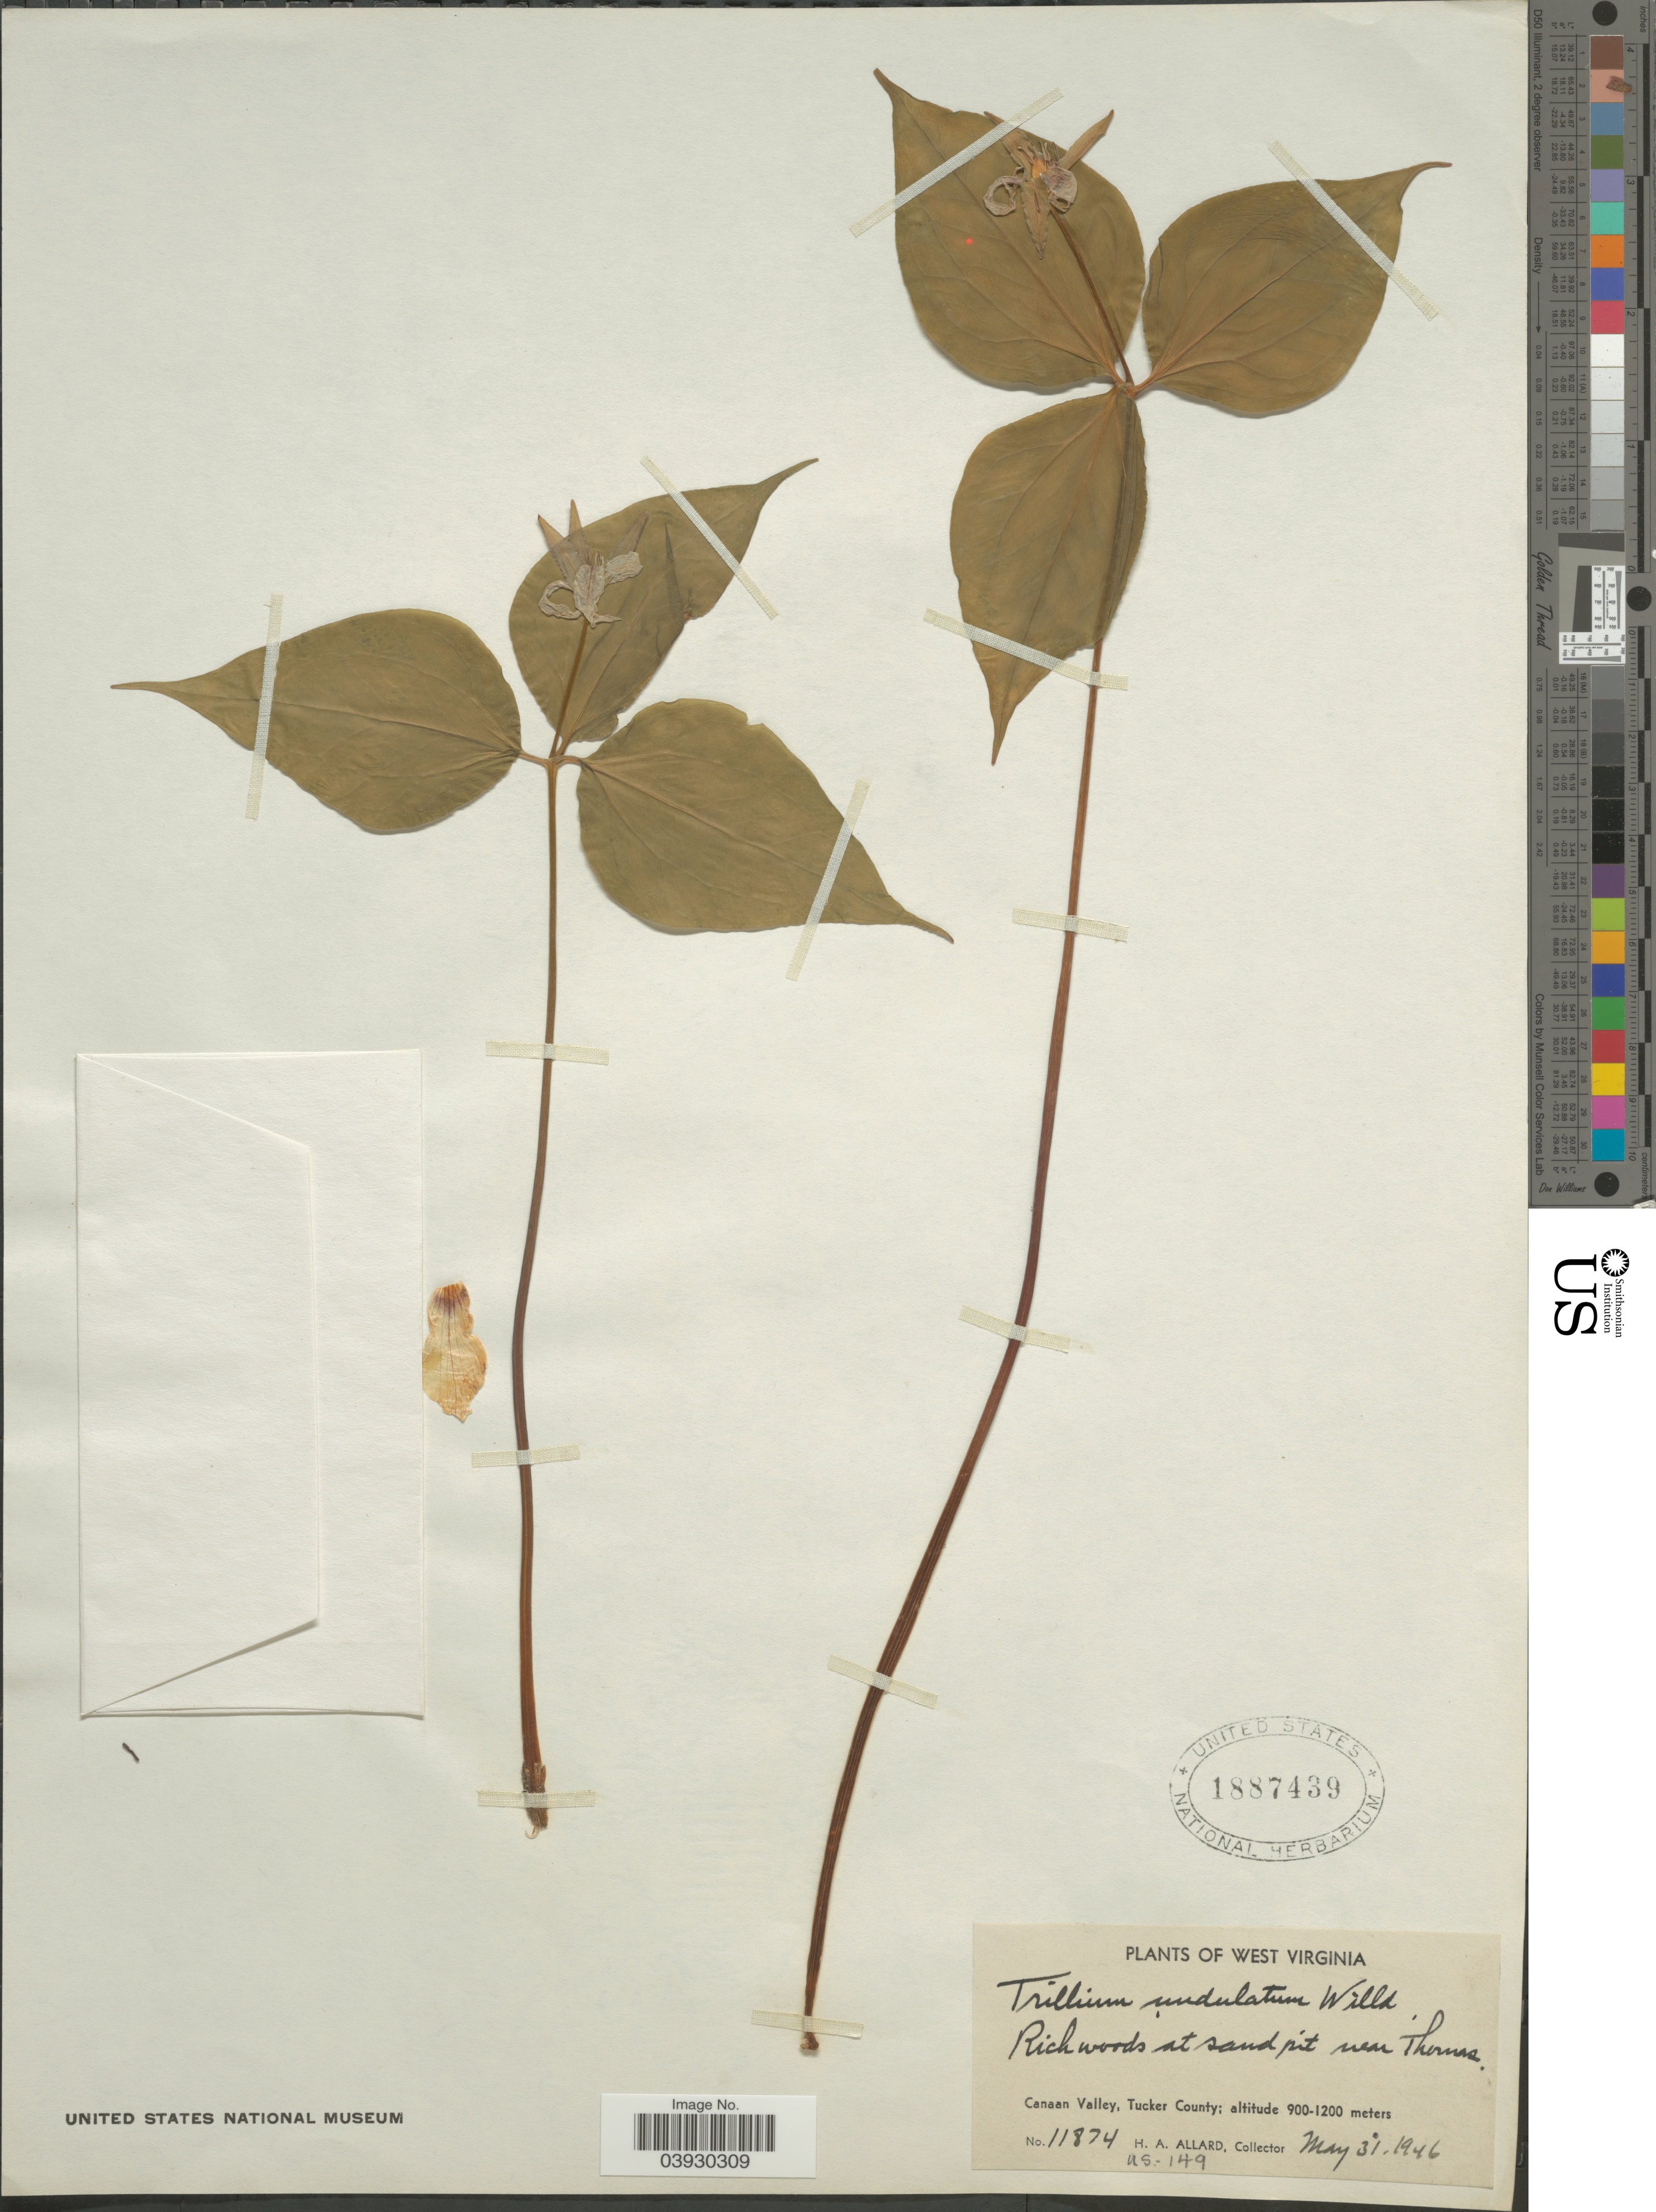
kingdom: Plantae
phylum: Tracheophyta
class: Liliopsida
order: Liliales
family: Melanthiaceae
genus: Trillium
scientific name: Trillium undulatum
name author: Willd.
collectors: H. A. Allard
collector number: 11874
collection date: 1946-05-31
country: United States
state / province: West Virginia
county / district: Tucker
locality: Rich woods at sand pit near Thomas. Canaan Valley, Tucker County.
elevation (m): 900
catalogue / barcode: US 1887439